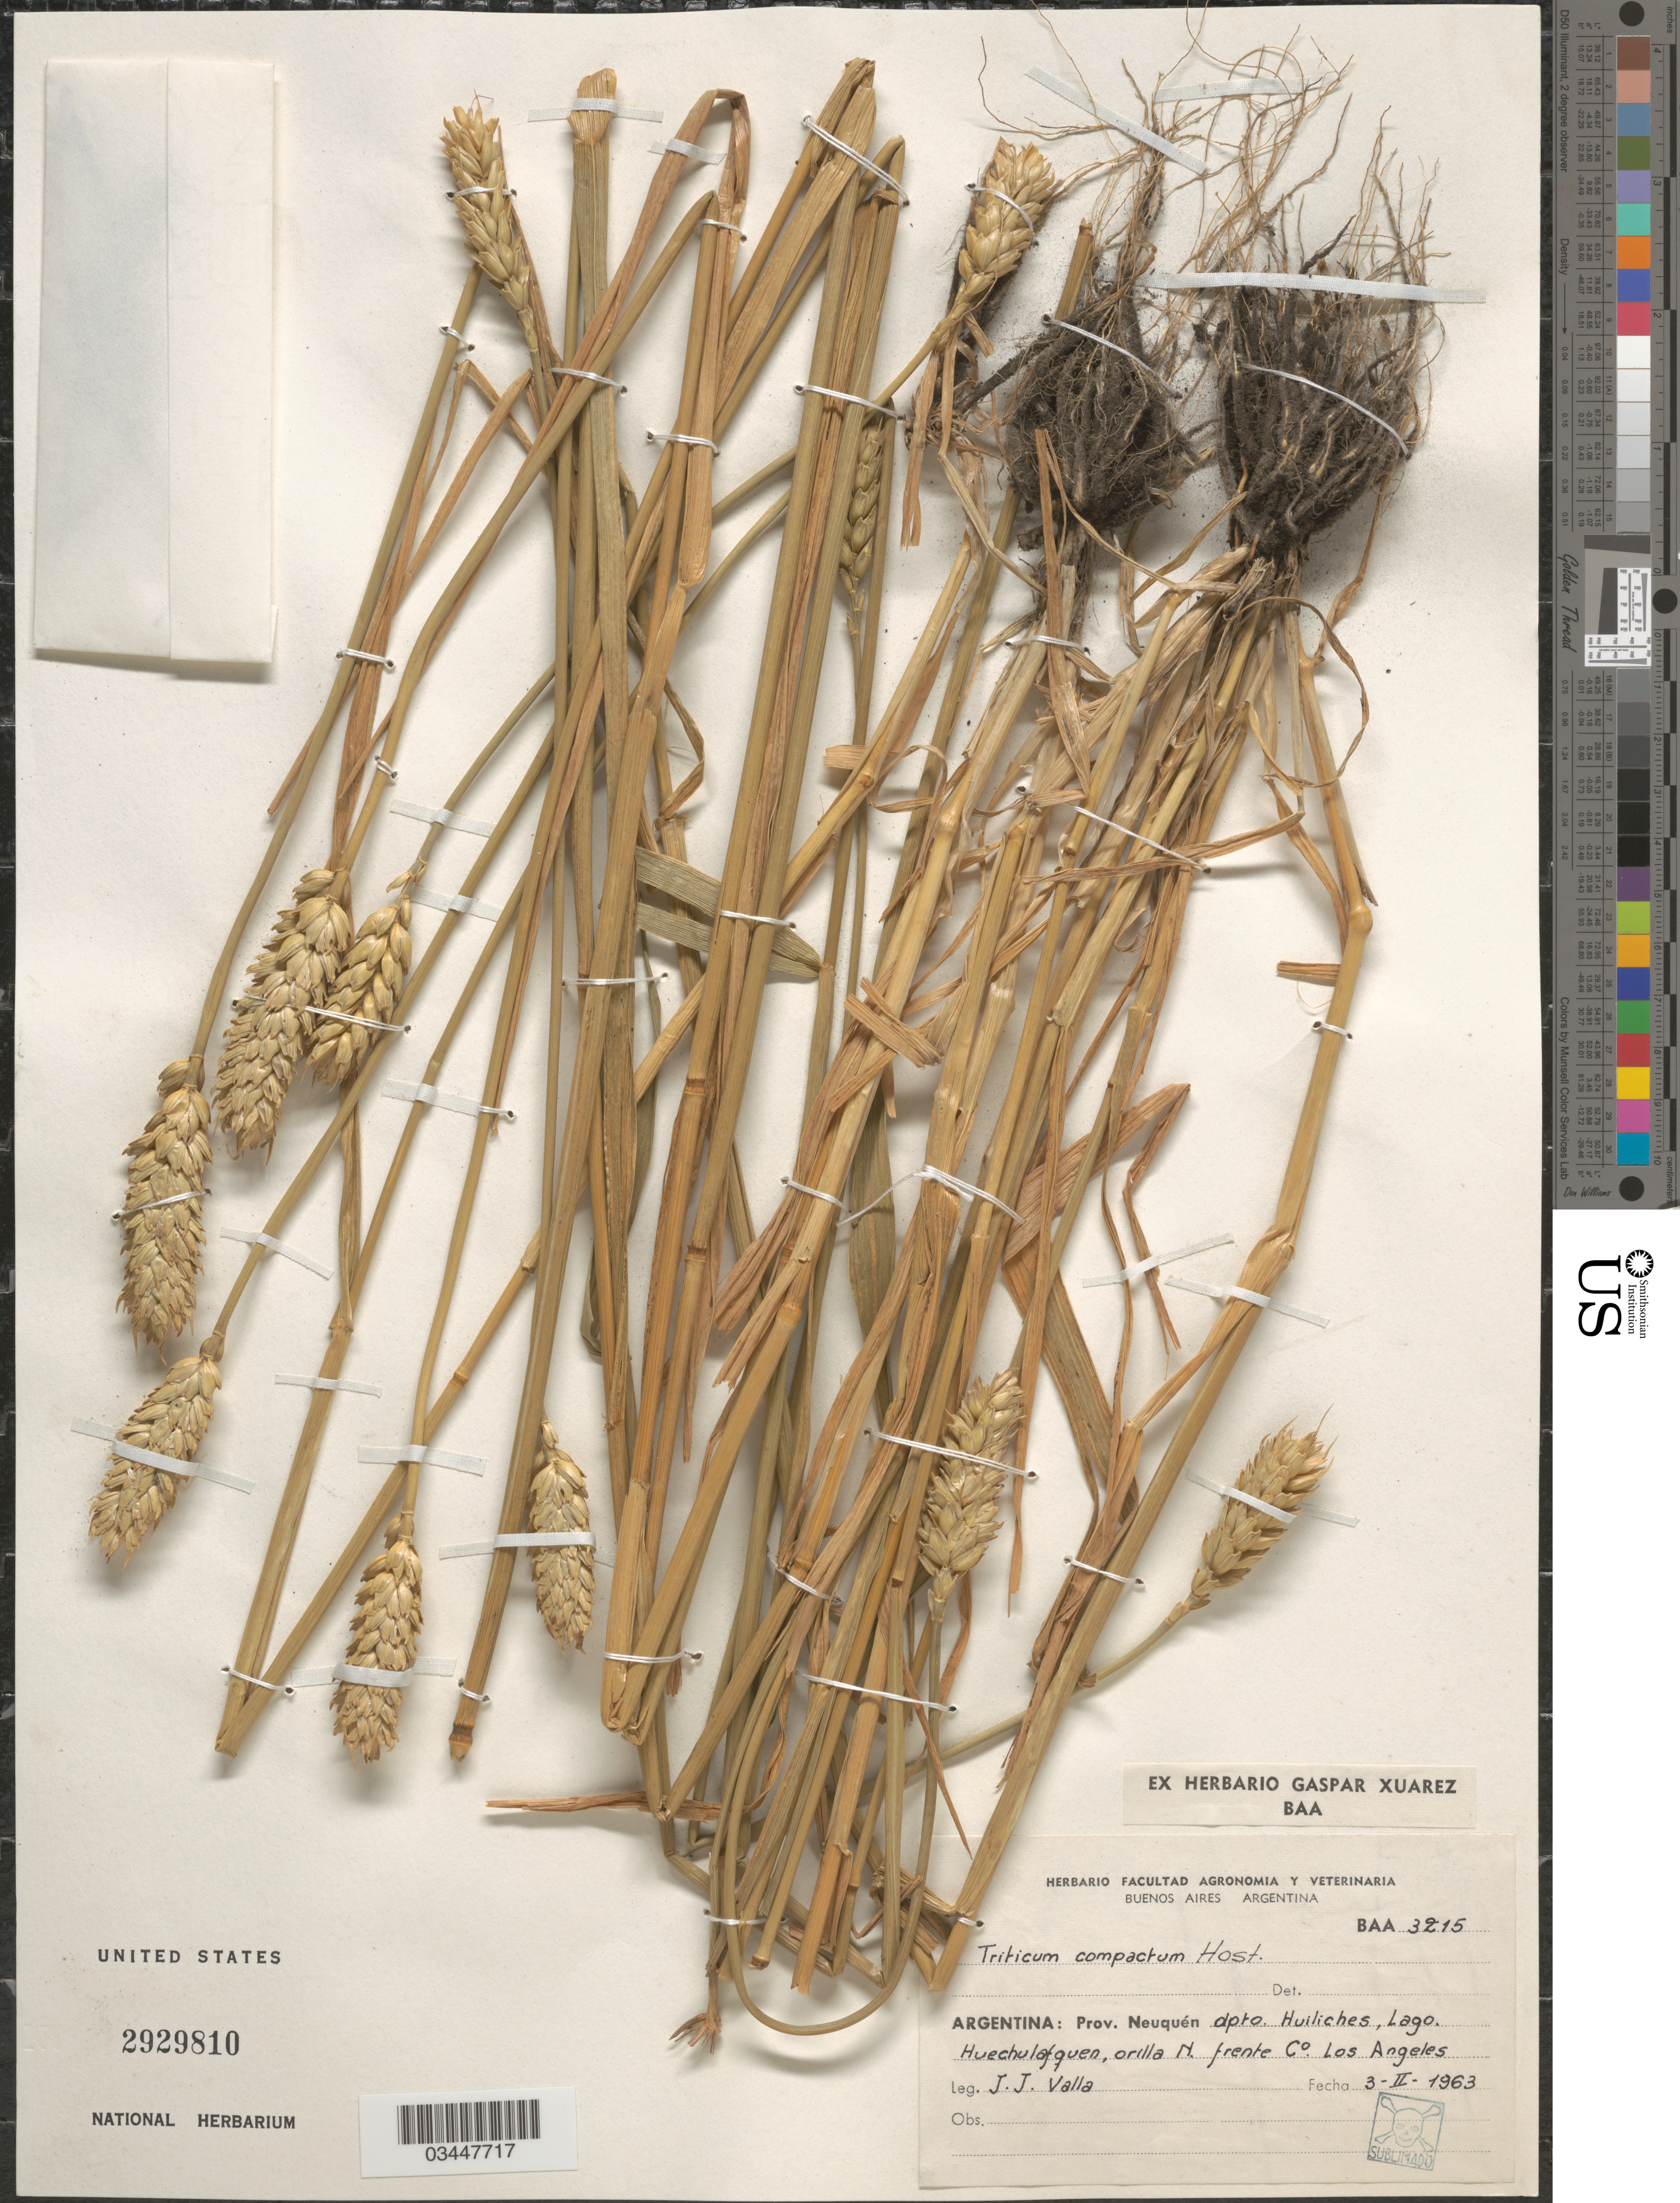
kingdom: Plantae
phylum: Tracheophyta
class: Liliopsida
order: Poales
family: Poaceae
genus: Triticum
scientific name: Triticum compactum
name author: Host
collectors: J. Valla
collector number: BAA3215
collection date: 1963-02-03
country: Argentina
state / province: Neuquen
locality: Dpto. Huiliches, Lago Huechulafquen, orilla N. frente Co. Los Angeles.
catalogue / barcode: US 2929810